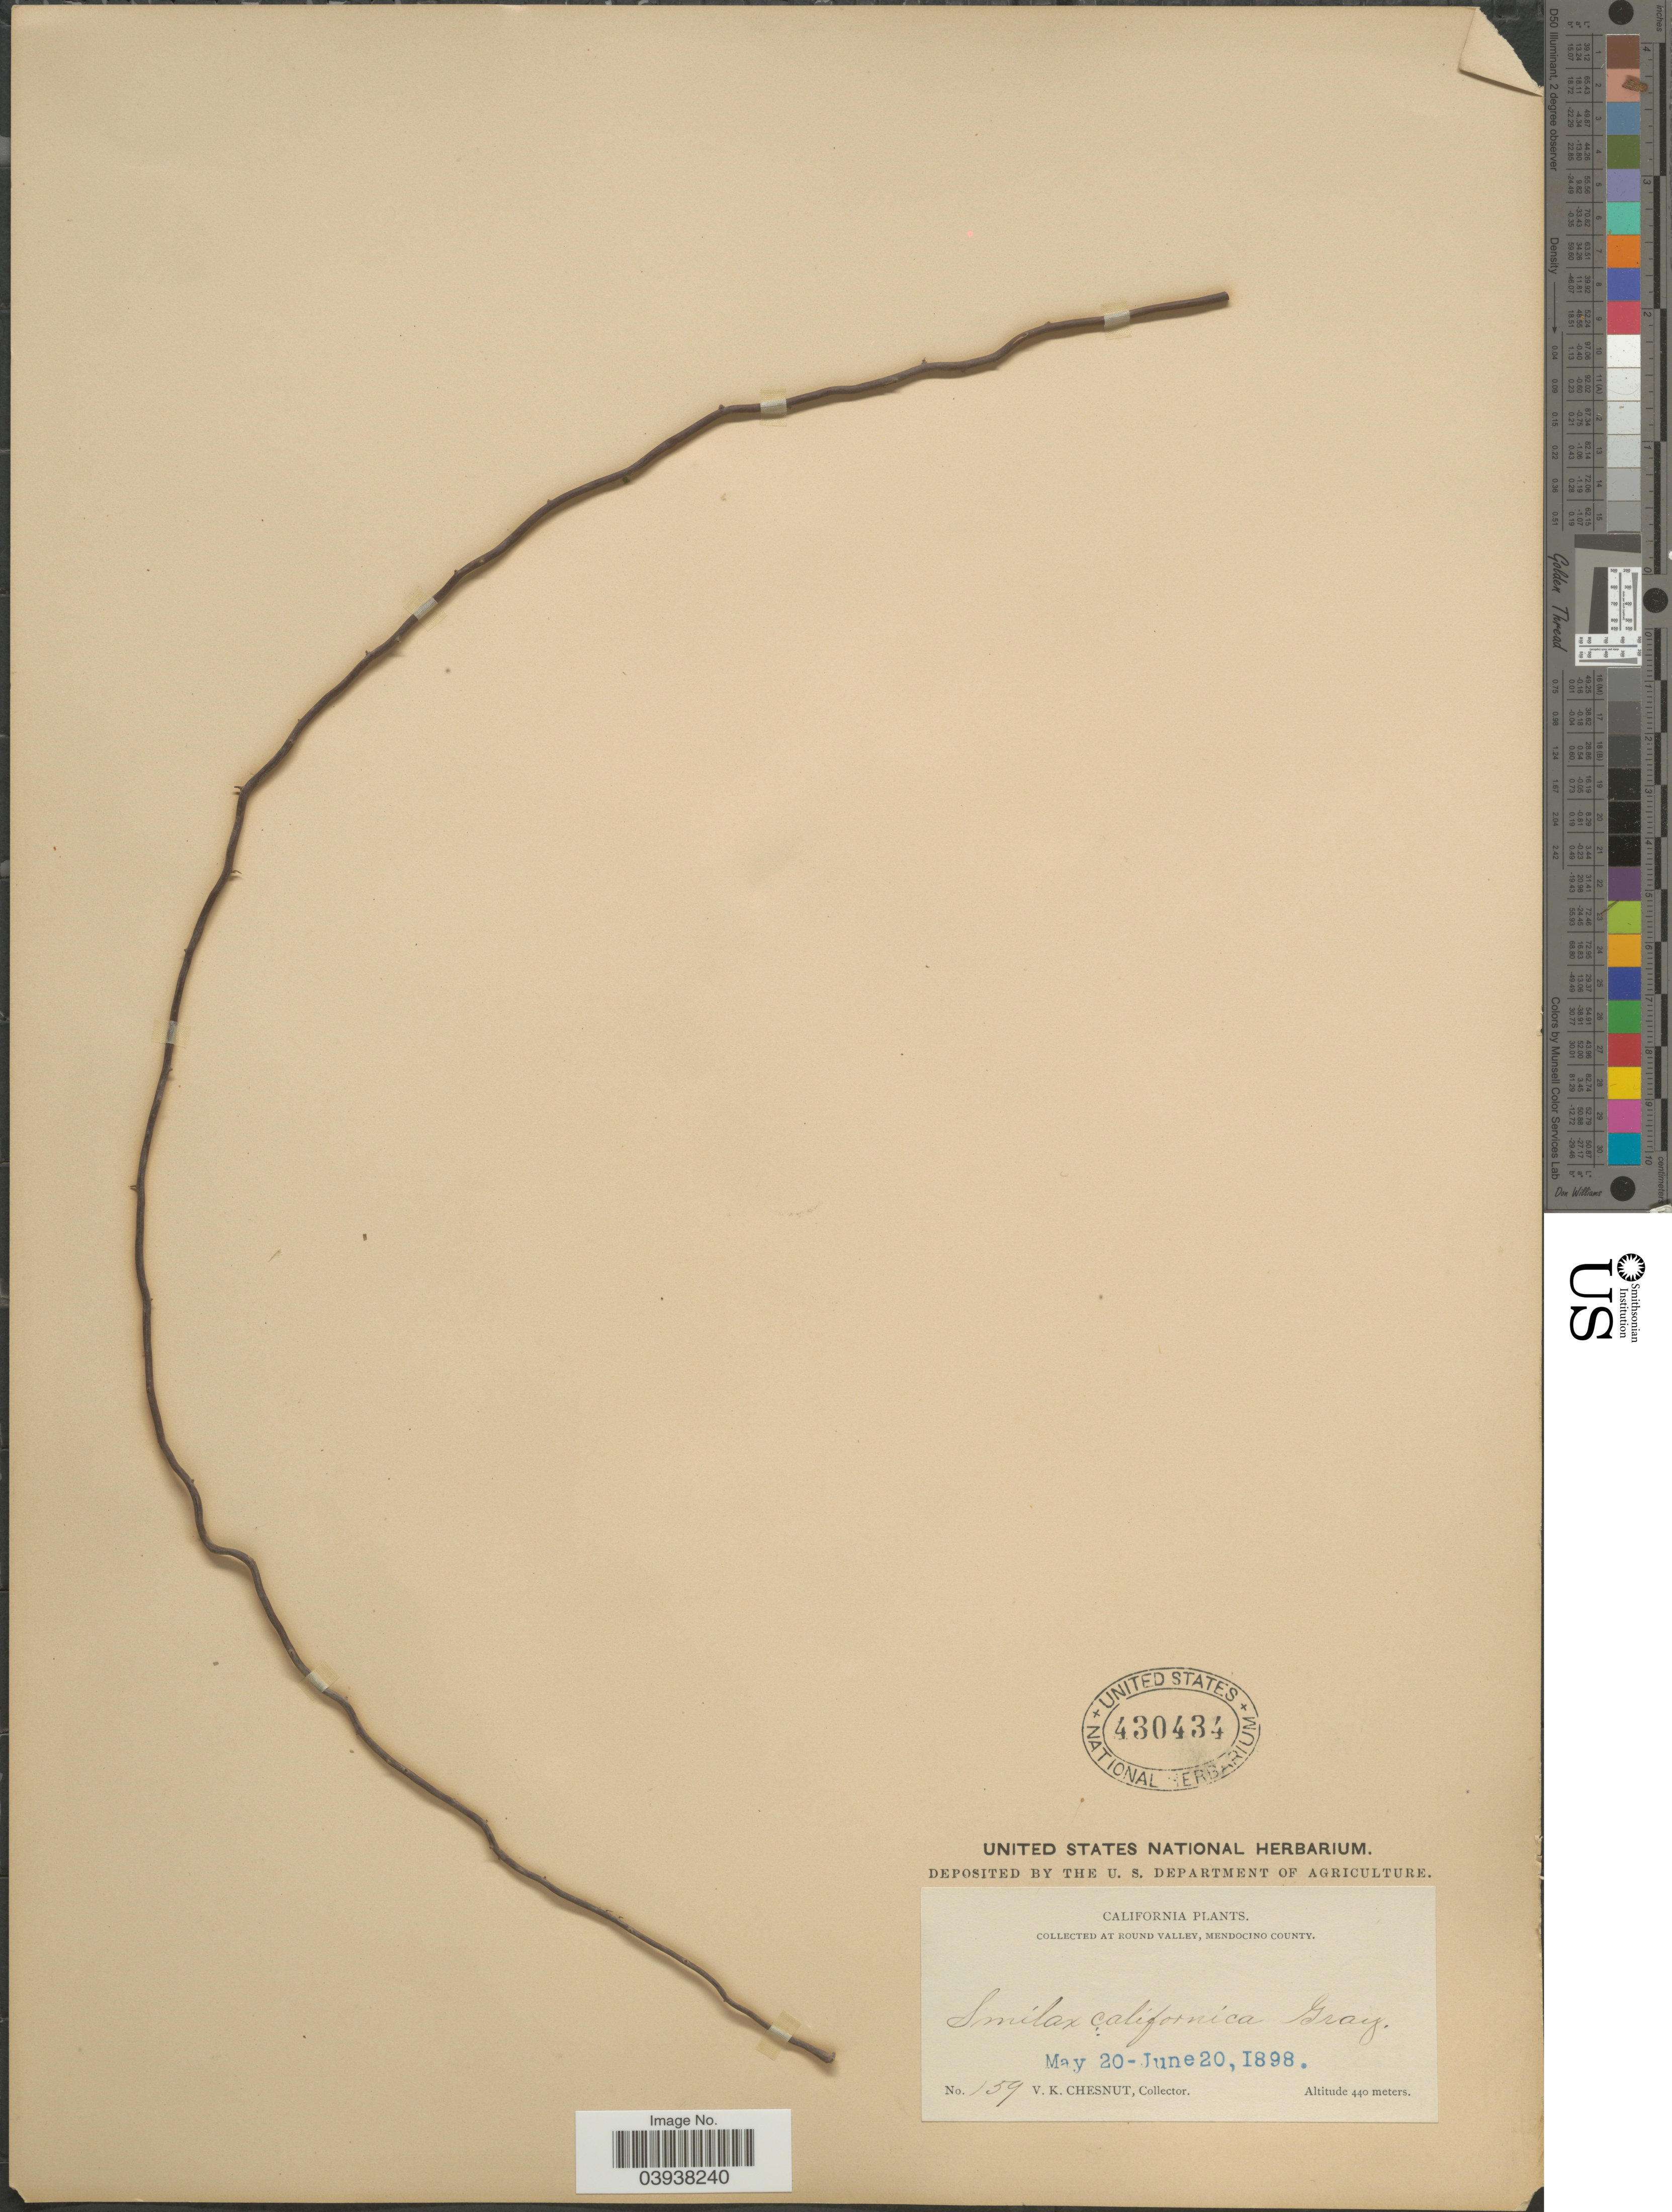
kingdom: Plantae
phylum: Tracheophyta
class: Liliopsida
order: Liliales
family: Smilacaceae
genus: Smilax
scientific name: Smilax californica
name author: (A. DC.) A. Gray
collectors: V. Chesnut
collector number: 159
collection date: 1898-05-20/1898-06-20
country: United States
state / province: California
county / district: Mendocino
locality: At Round Valley, Mendocino County.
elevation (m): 440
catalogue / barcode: US 430434